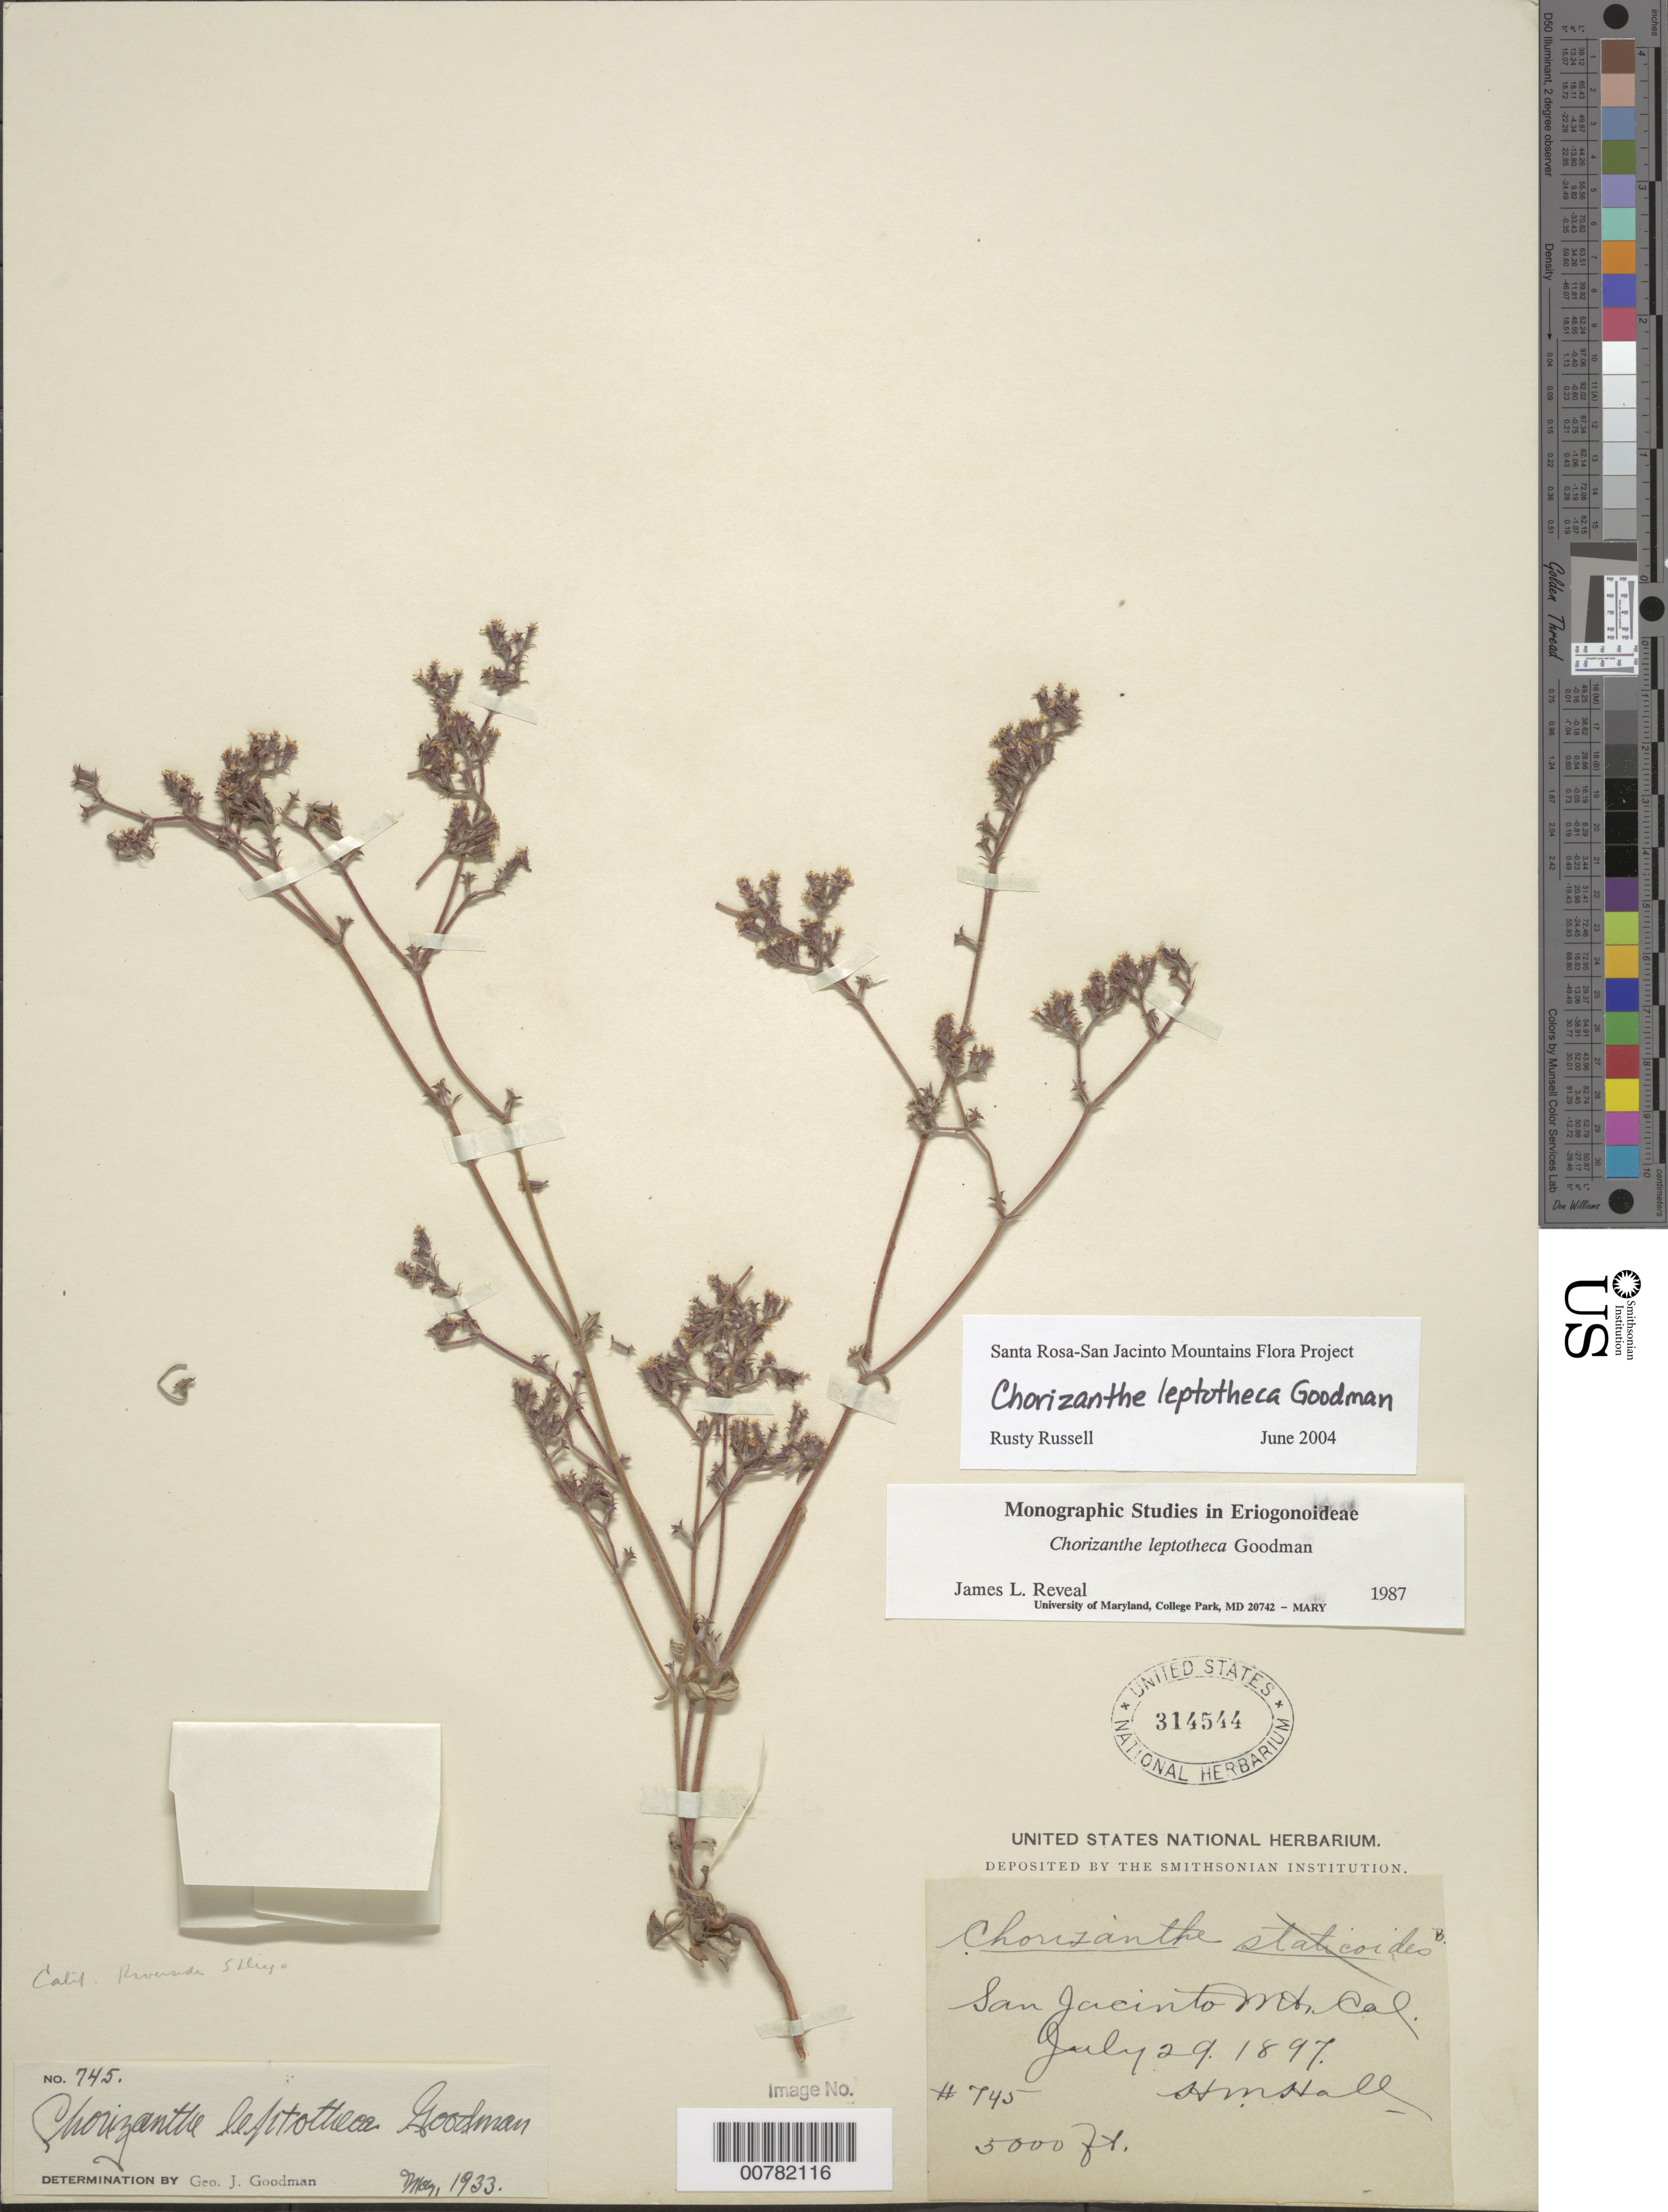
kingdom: Plantae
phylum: Tracheophyta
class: Magnoliopsida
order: Caryophyllales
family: Polygonaceae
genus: Chorizanthe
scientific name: Chorizanthe leptotheca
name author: Goodman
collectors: H. M. Hall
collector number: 745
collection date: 1897-07-29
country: United States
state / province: California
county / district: Riverside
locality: San Jacinto Mt.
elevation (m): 1524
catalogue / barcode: US 314544